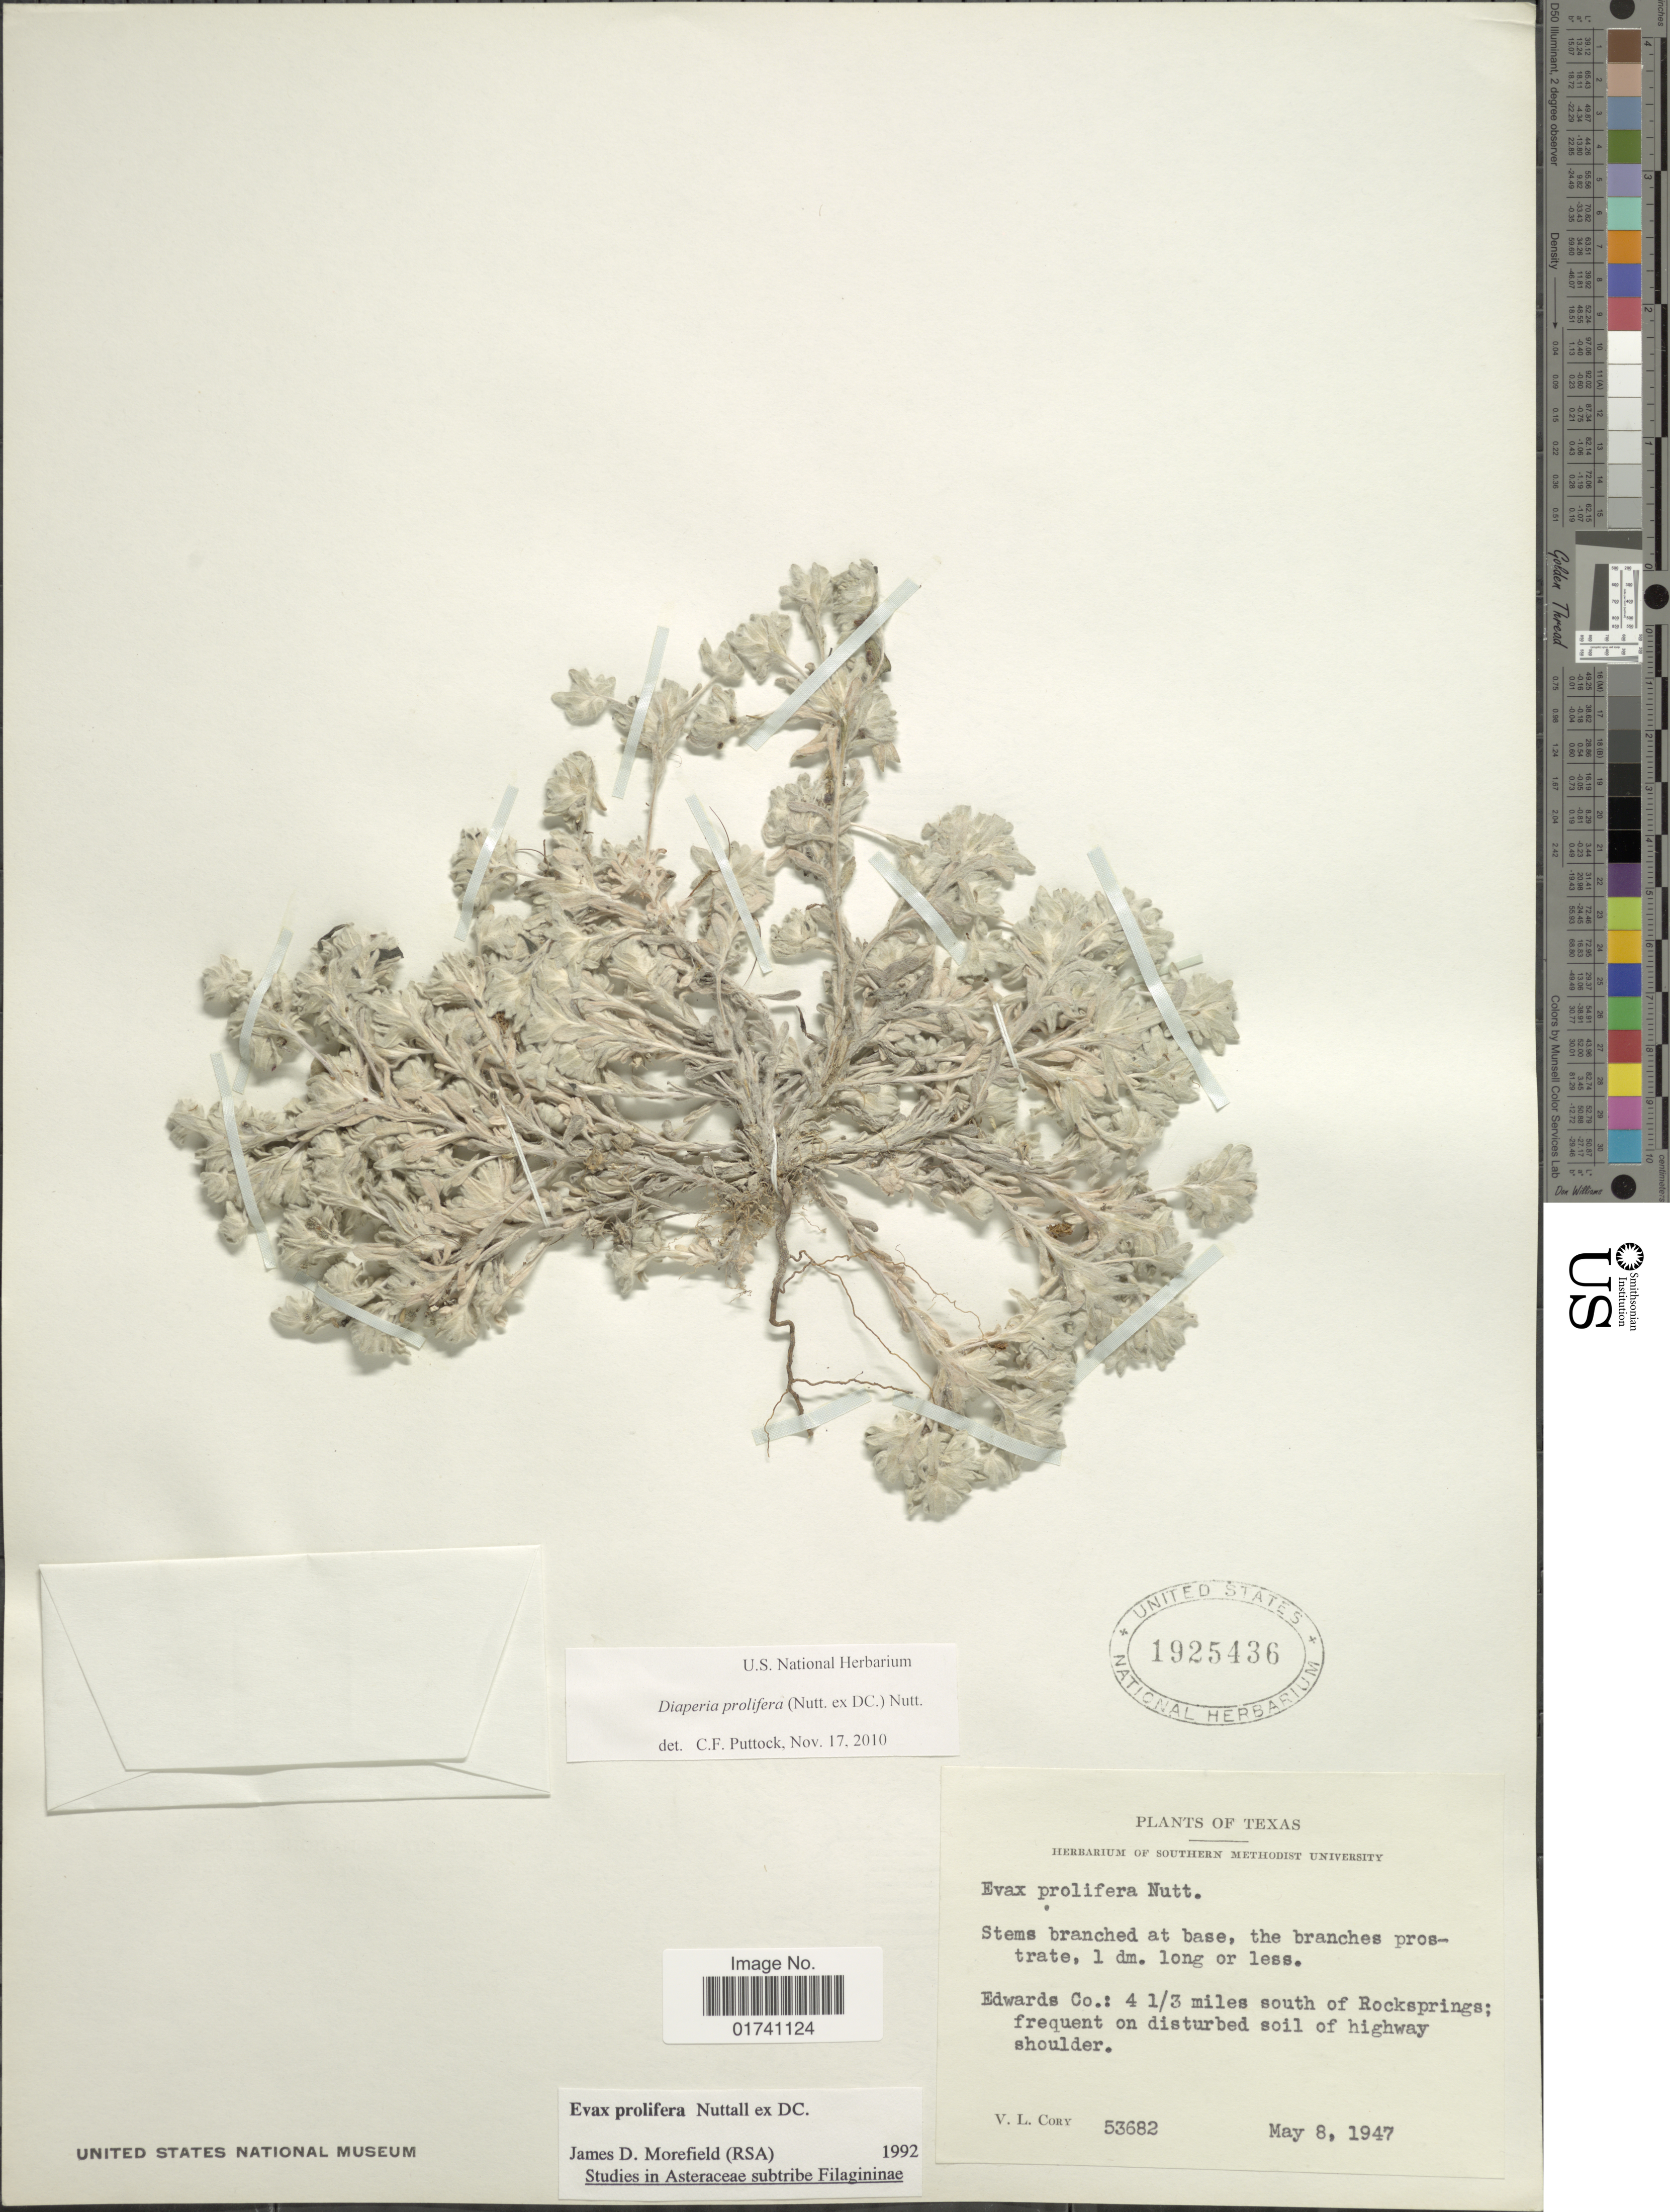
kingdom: Plantae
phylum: Tracheophyta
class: Magnoliopsida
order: Asterales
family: Asteraceae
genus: Diaperia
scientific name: Diaperia prolifera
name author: (Nutt. ex DC.) Morefield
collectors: V. Cory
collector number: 53682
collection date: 1947-05-08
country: United States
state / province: Texas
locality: Edwards Co.: 4 1/3 miles south of Rocksprings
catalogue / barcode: US 1925436